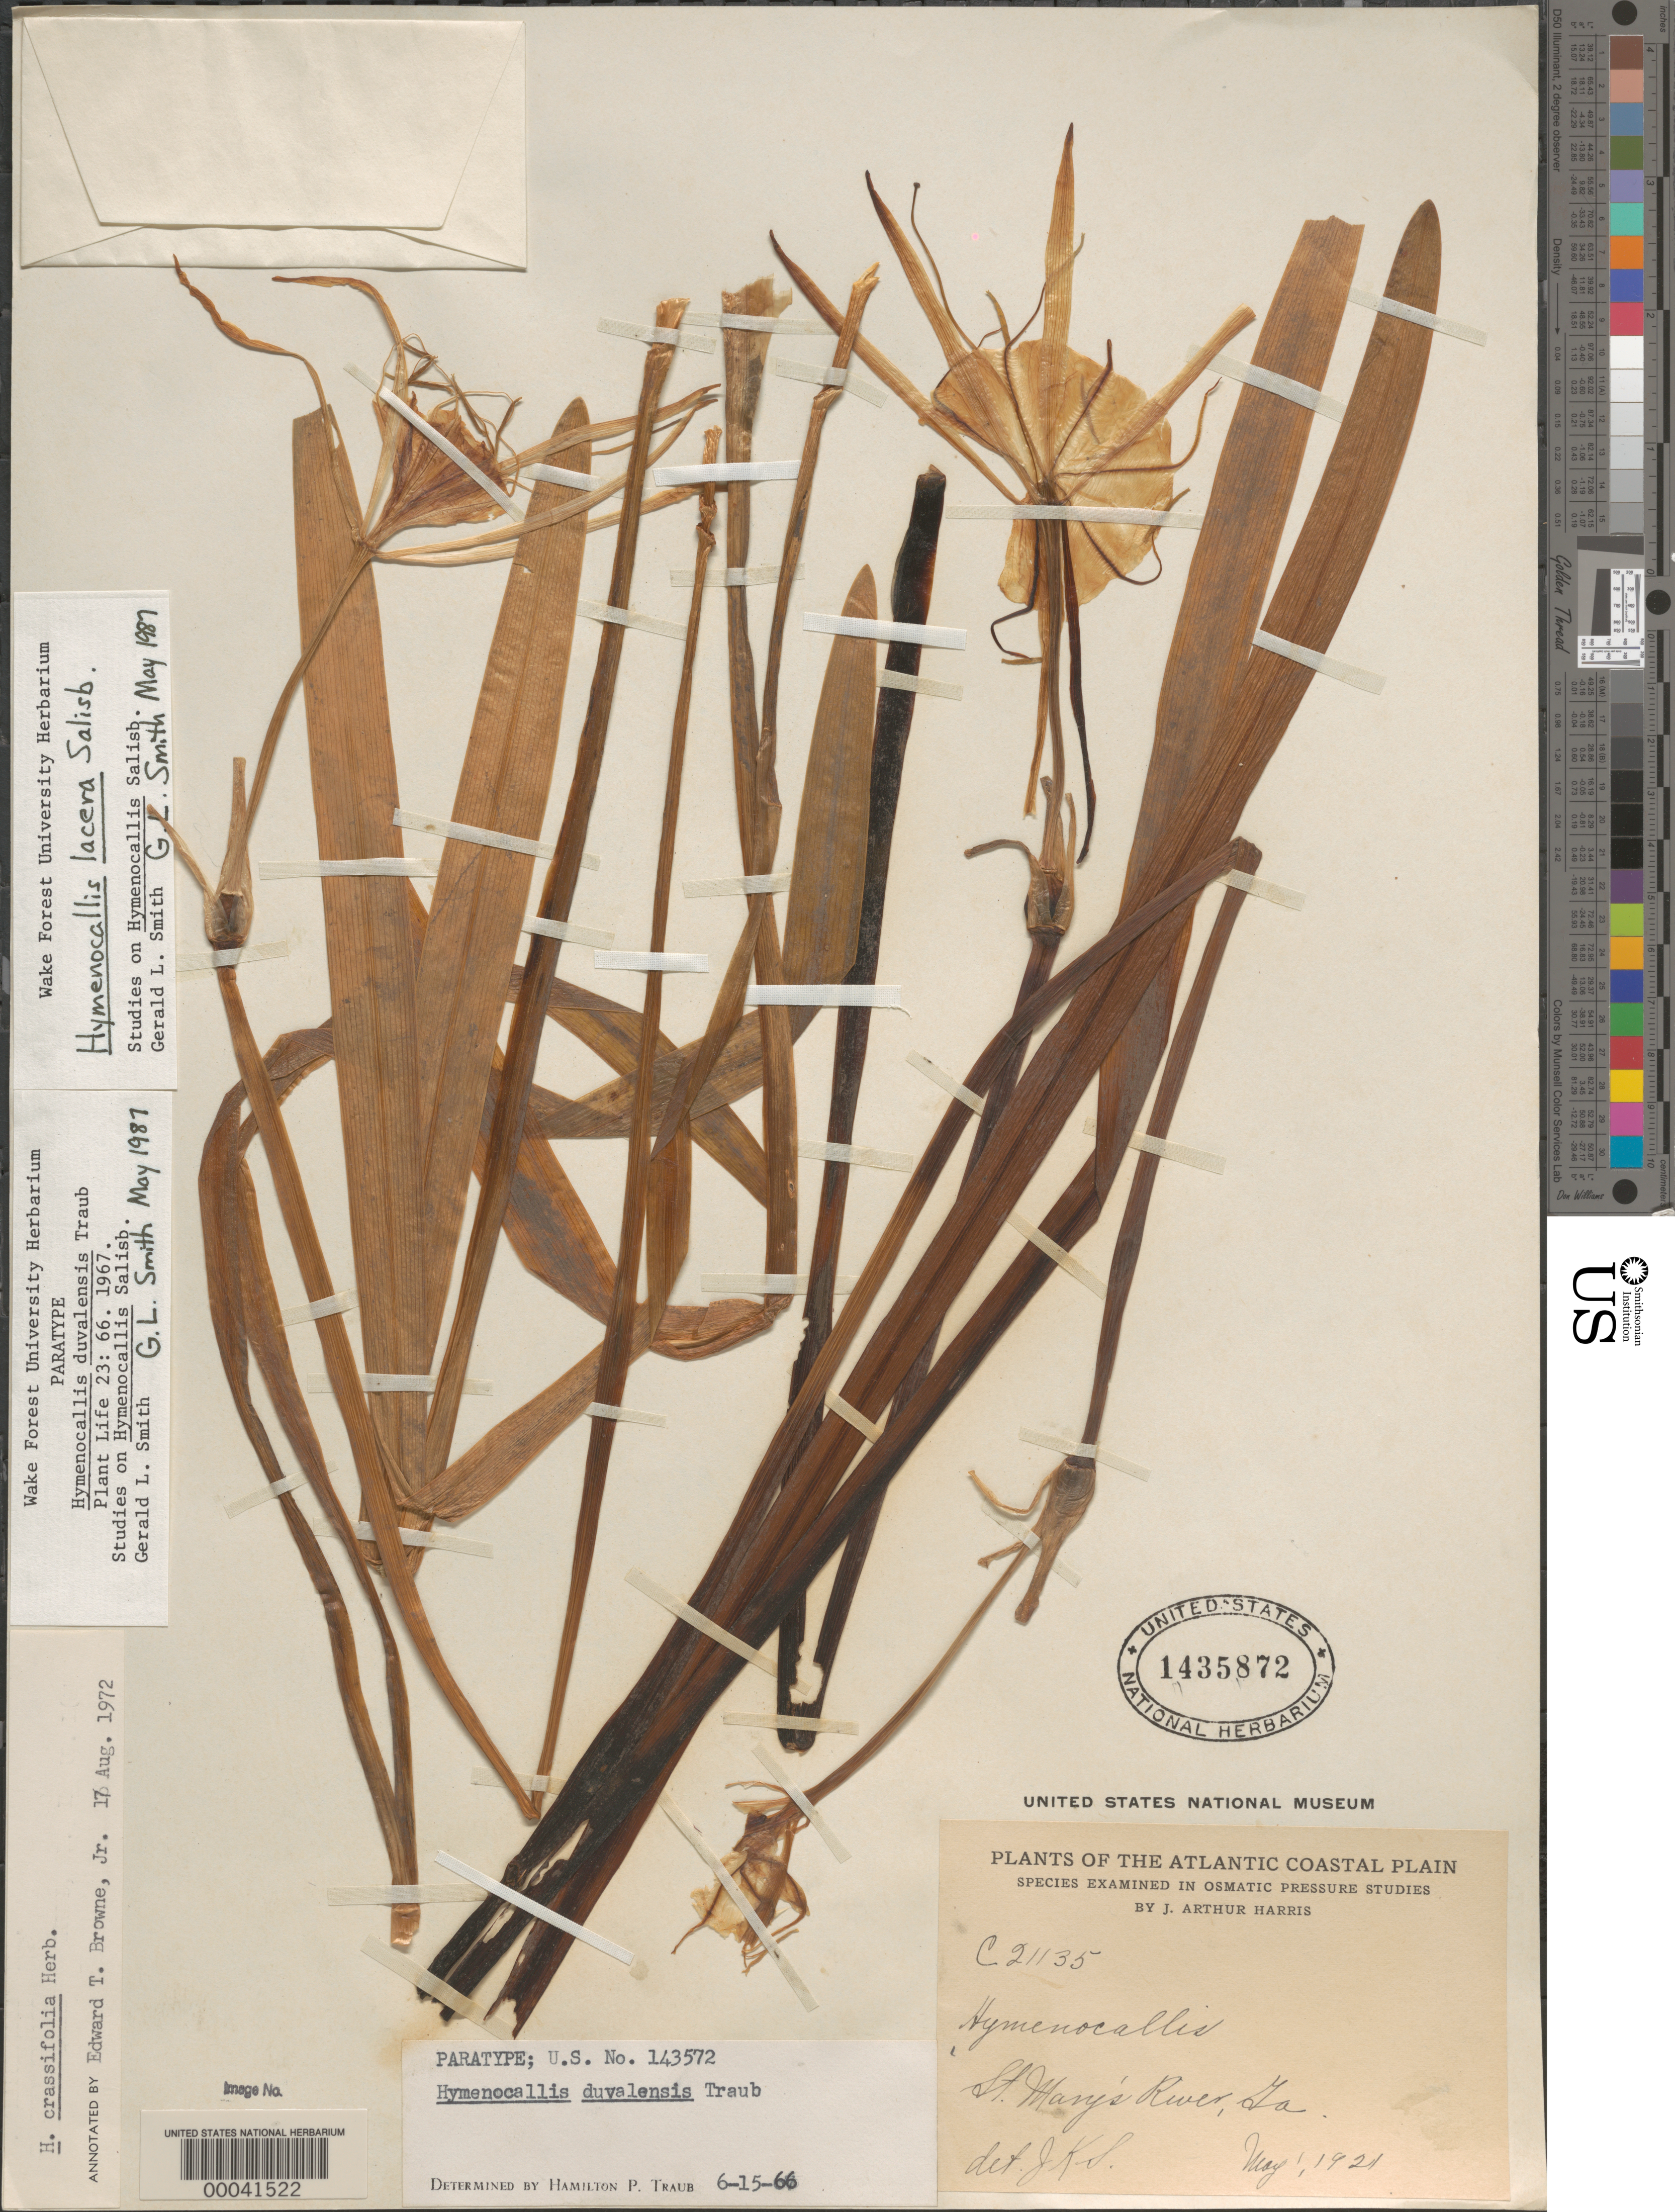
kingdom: Plantae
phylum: Tracheophyta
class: Liliopsida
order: Asparagales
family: Amaryllidaceae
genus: Hymenocallis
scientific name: Hymenocallis lacera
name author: Salisb.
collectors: J. A. Harris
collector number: C21135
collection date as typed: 01 May 1921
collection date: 1921-05-01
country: United States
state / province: Georgia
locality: St. mary's river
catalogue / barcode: US 1435872